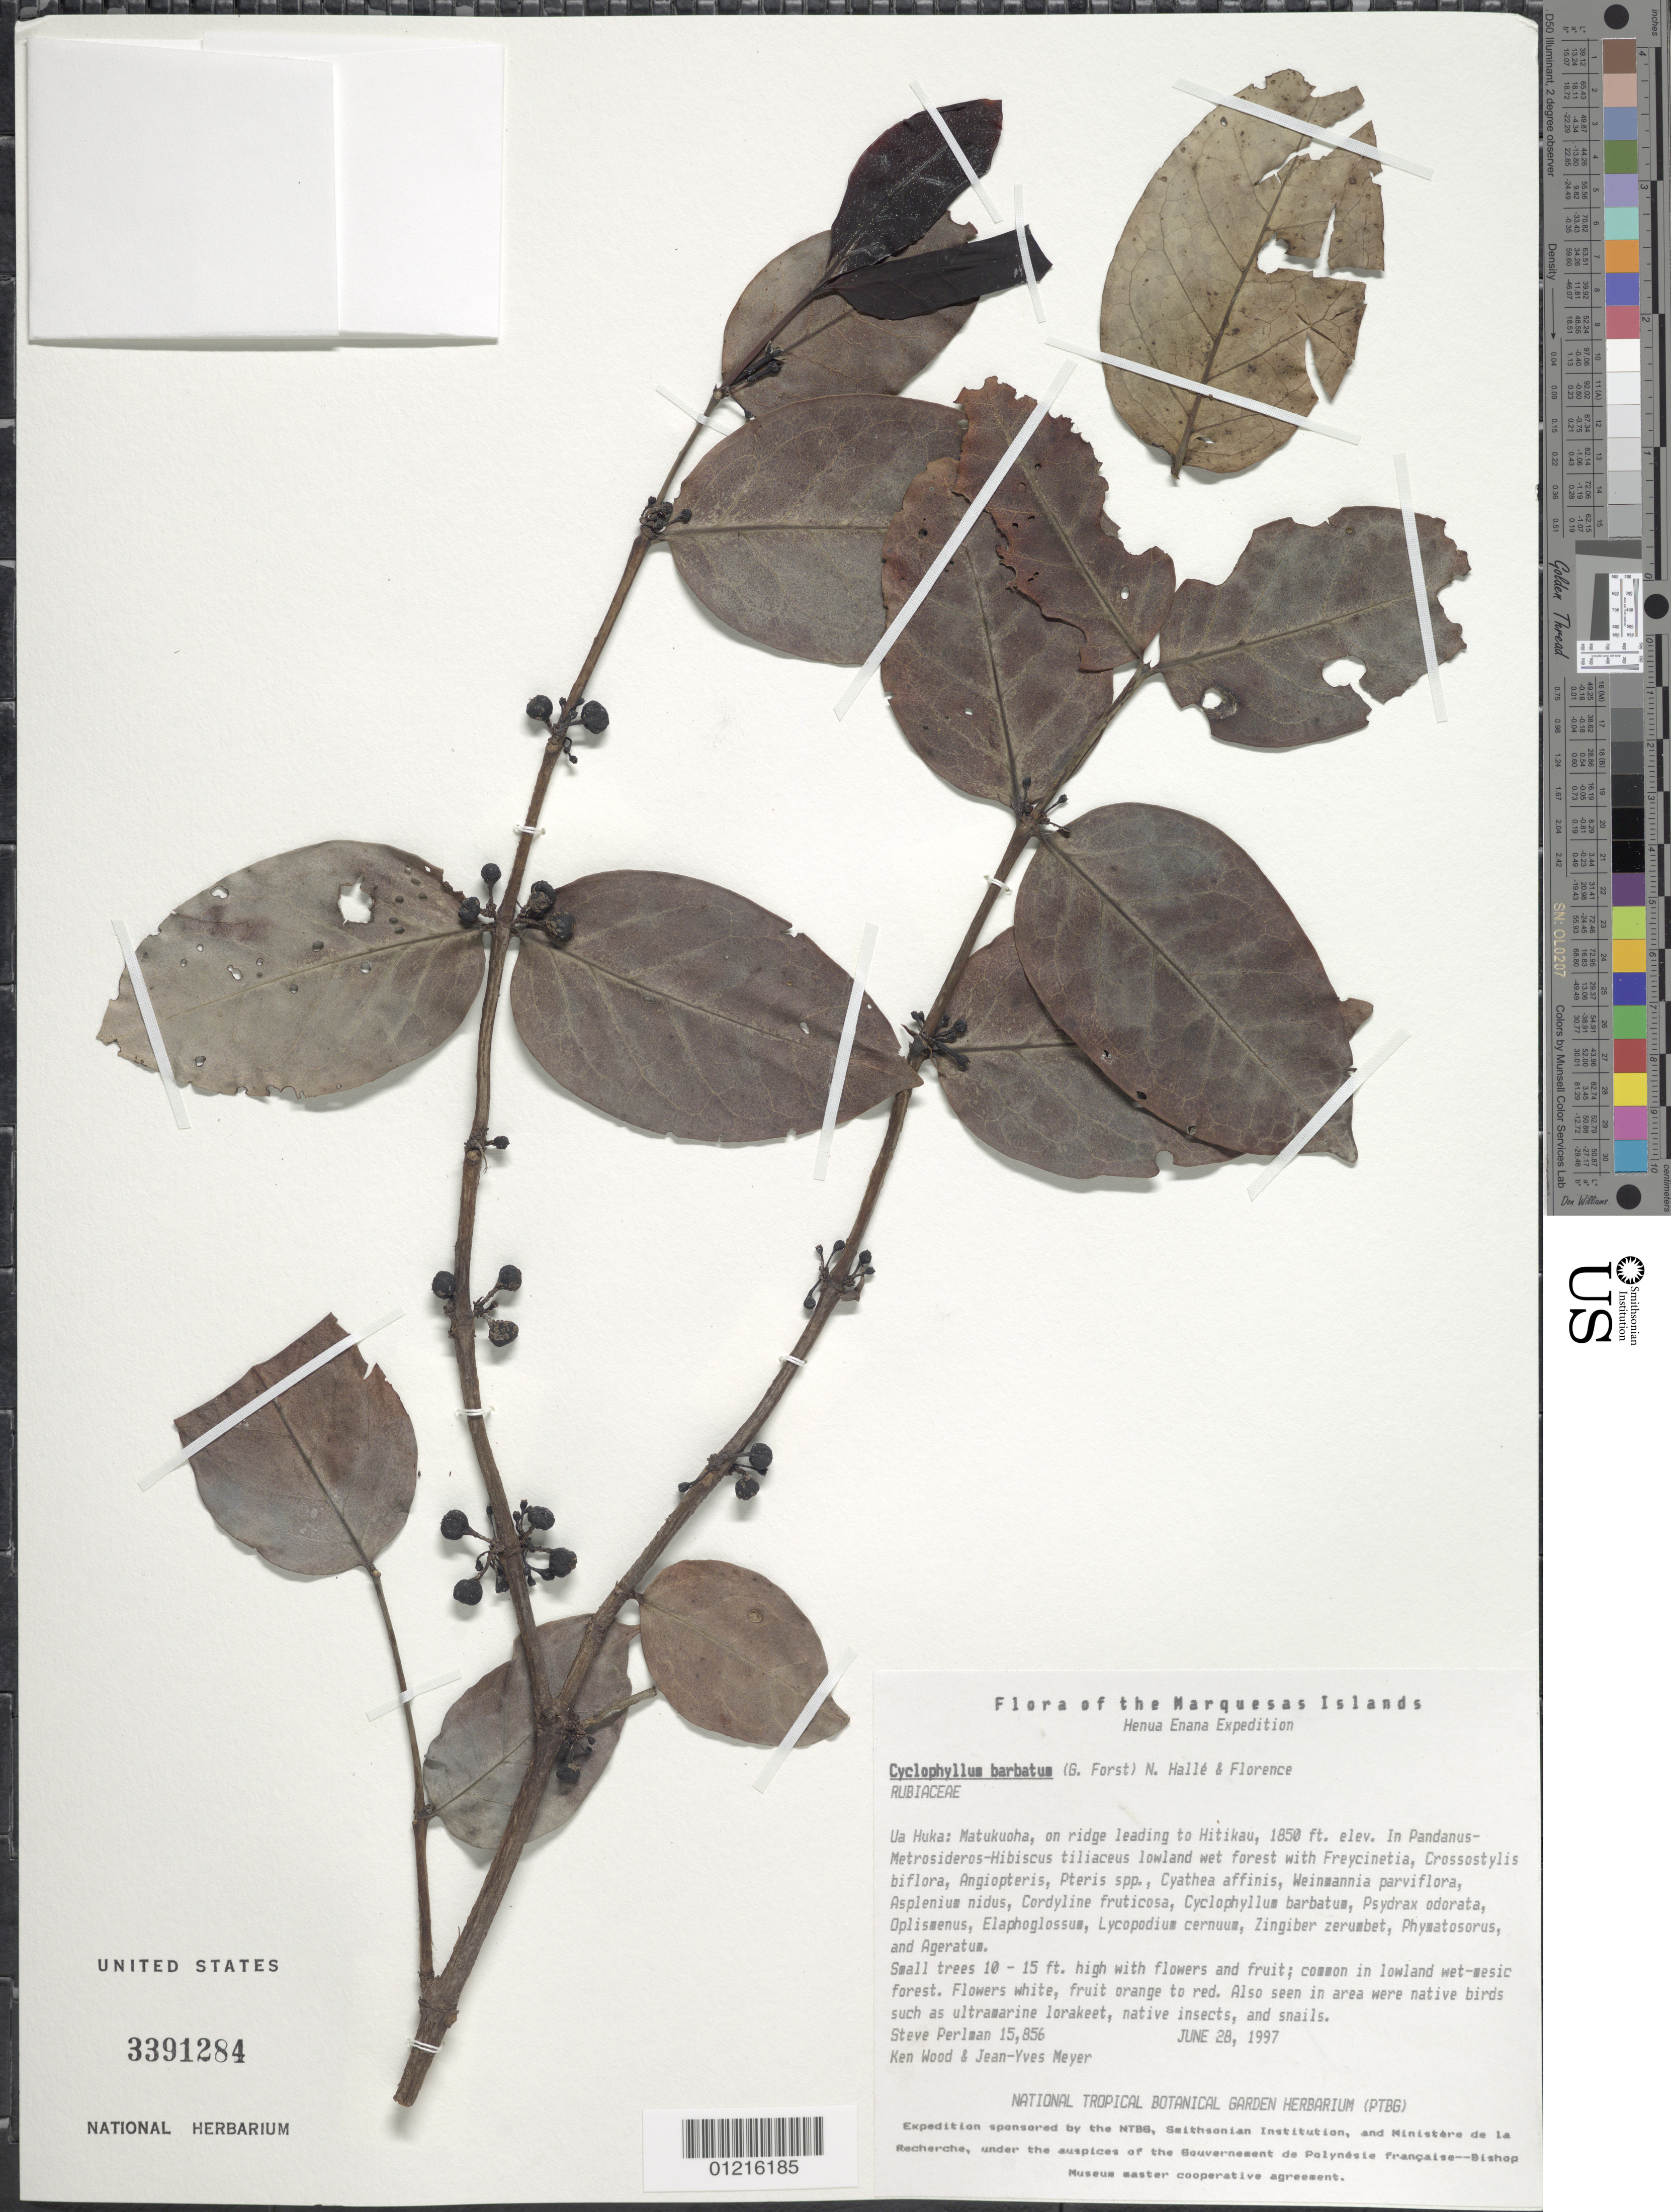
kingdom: Plantae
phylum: Tracheophyta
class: Magnoliopsida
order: Gentianales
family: Rubiaceae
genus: Cyclophyllum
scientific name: Cyclophyllum barbatum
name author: (G. Forst.) N. Hallé & J. Florence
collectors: S. P. Perlman, K. R. Wood & J.-Y. Meyer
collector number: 15856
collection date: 1997-06-28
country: French Polynesia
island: Ua Huka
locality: Matukuoha, on ridge leading to Hitikau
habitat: In Pandanus - Metrosideros - Hibiscus tiliaceus lowland wet forest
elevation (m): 564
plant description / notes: Also seen in area were native birds such as ultramarine lorakeet, native inects and snails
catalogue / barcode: US 3391284